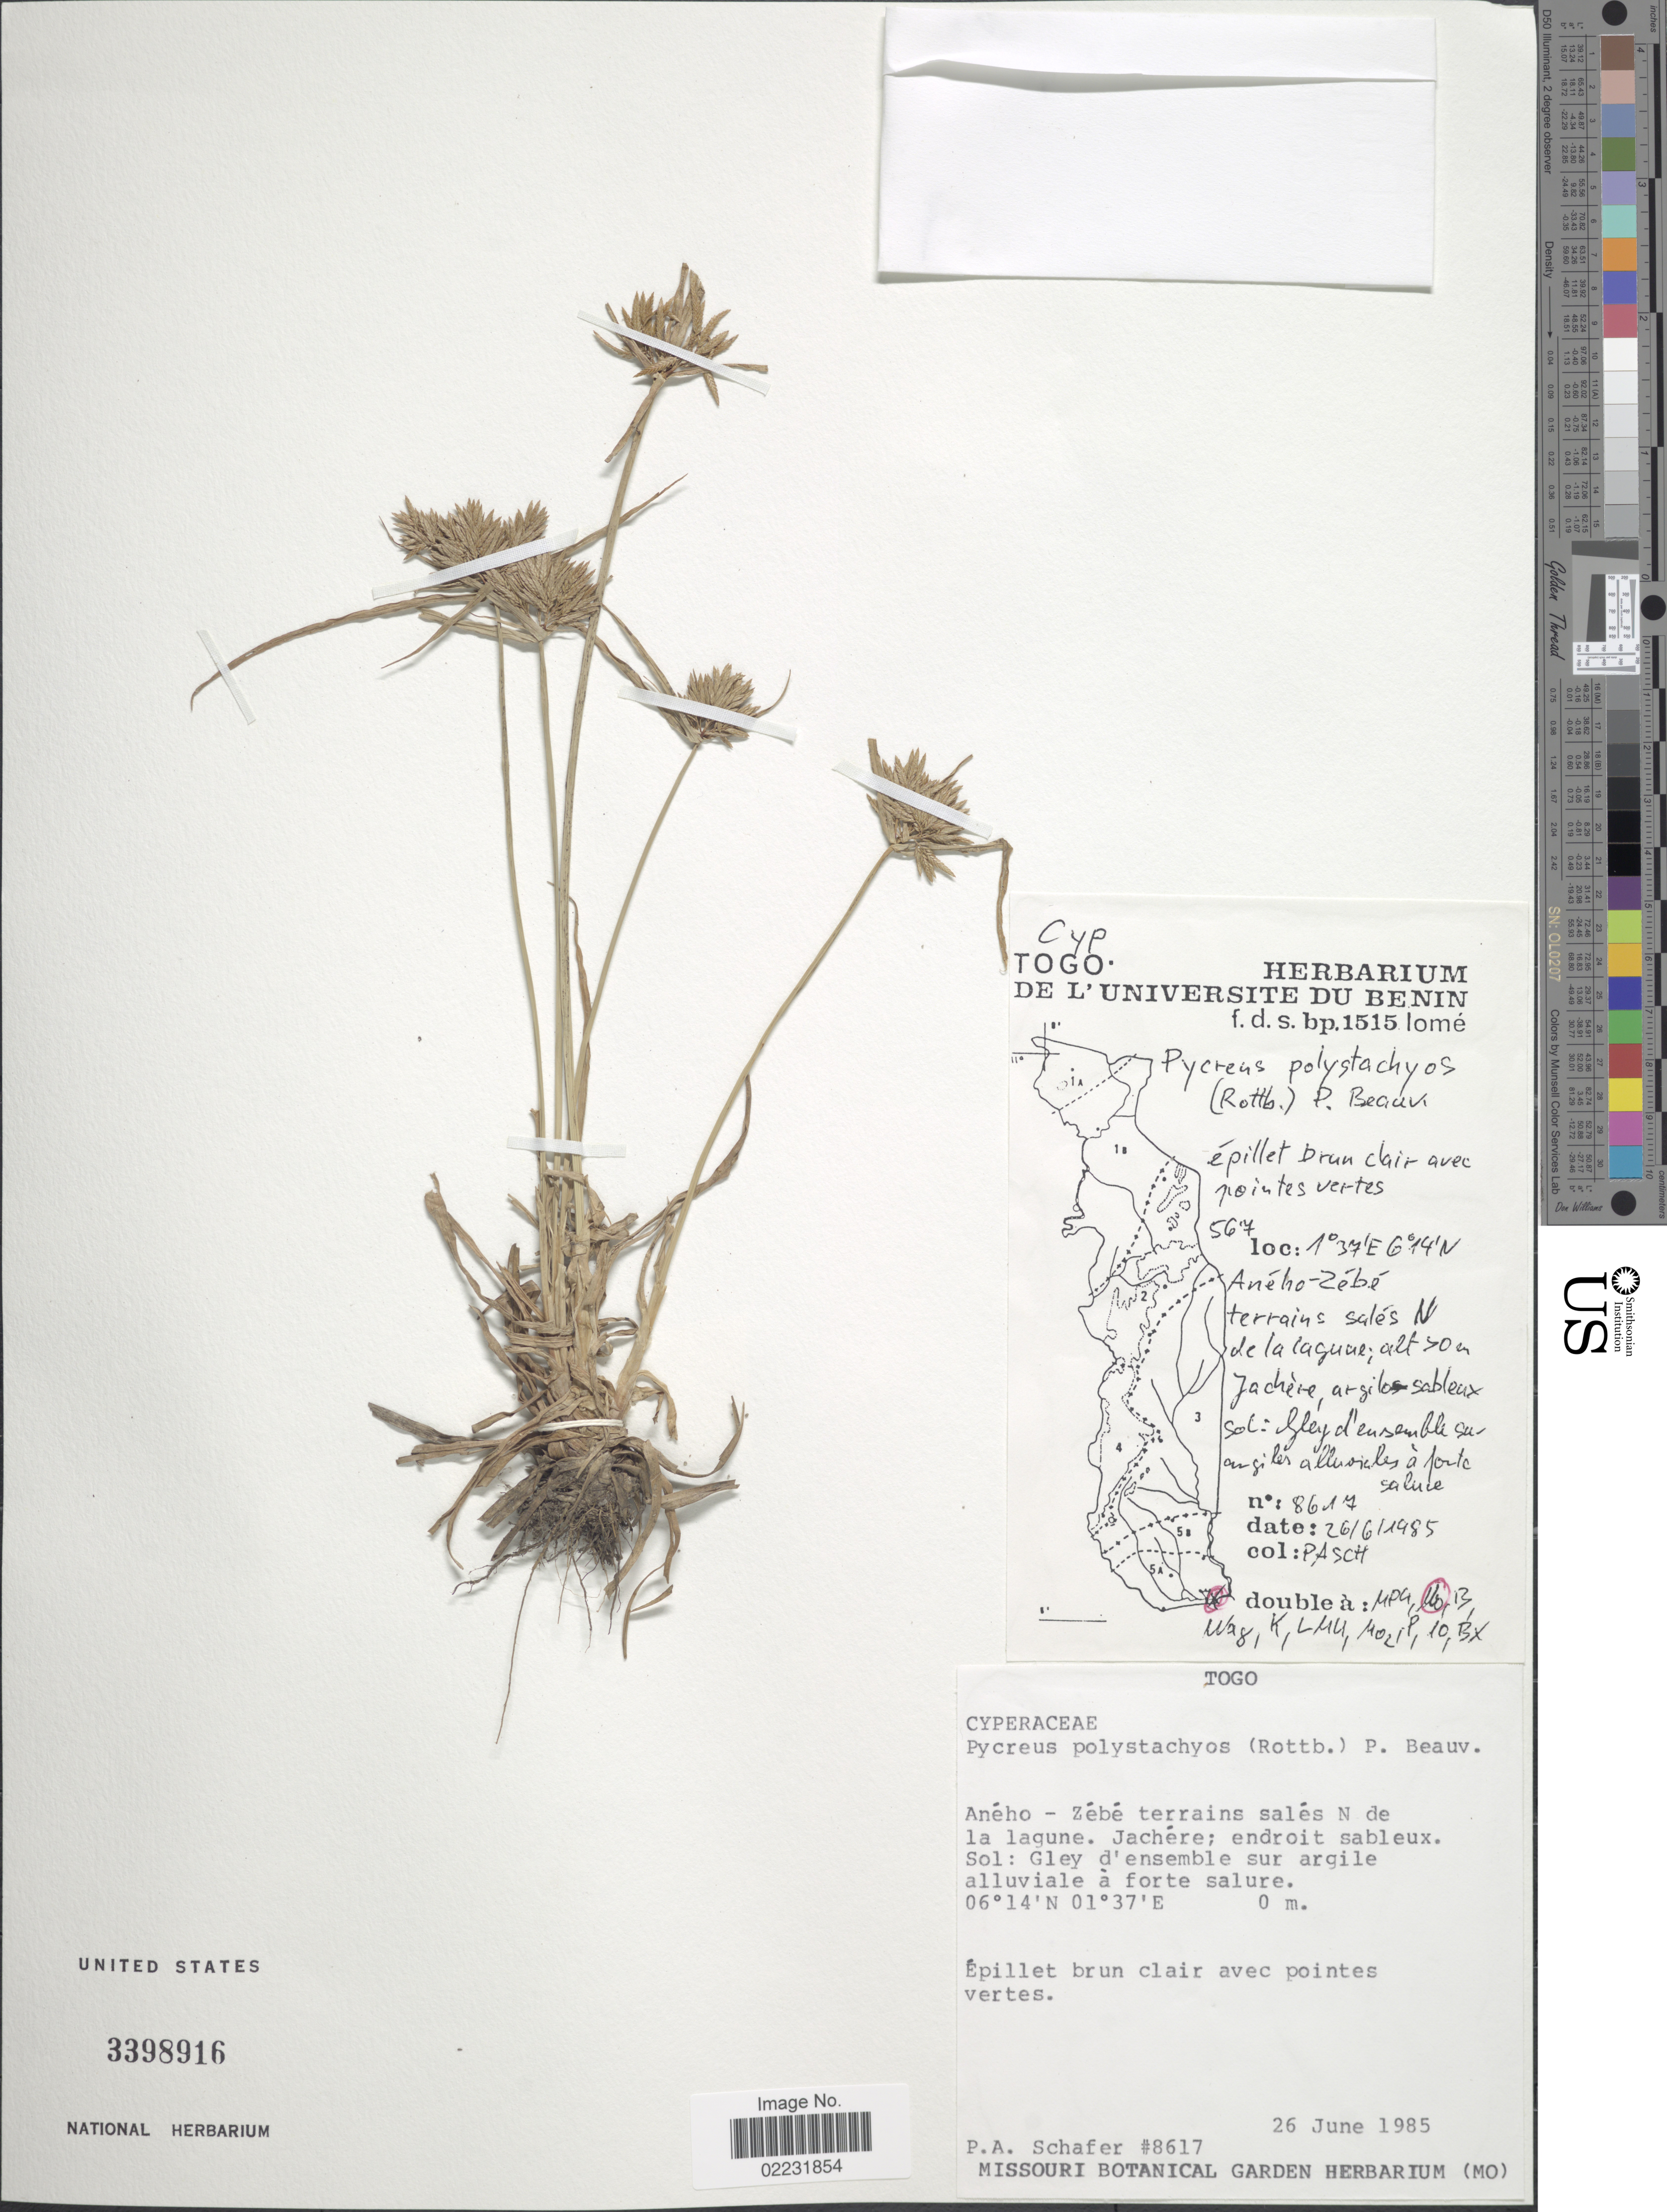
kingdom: Plantae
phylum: Tracheophyta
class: Liliopsida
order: Poales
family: Cyperaceae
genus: Cyperus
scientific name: Cyperus polystachyos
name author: Rottb.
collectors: P. Schafer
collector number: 8617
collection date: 1985-06-26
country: Togo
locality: Togo, Aneho - Zebe terrains sales N de la Lagune, Jachere, endroit sableux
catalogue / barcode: US 3398916